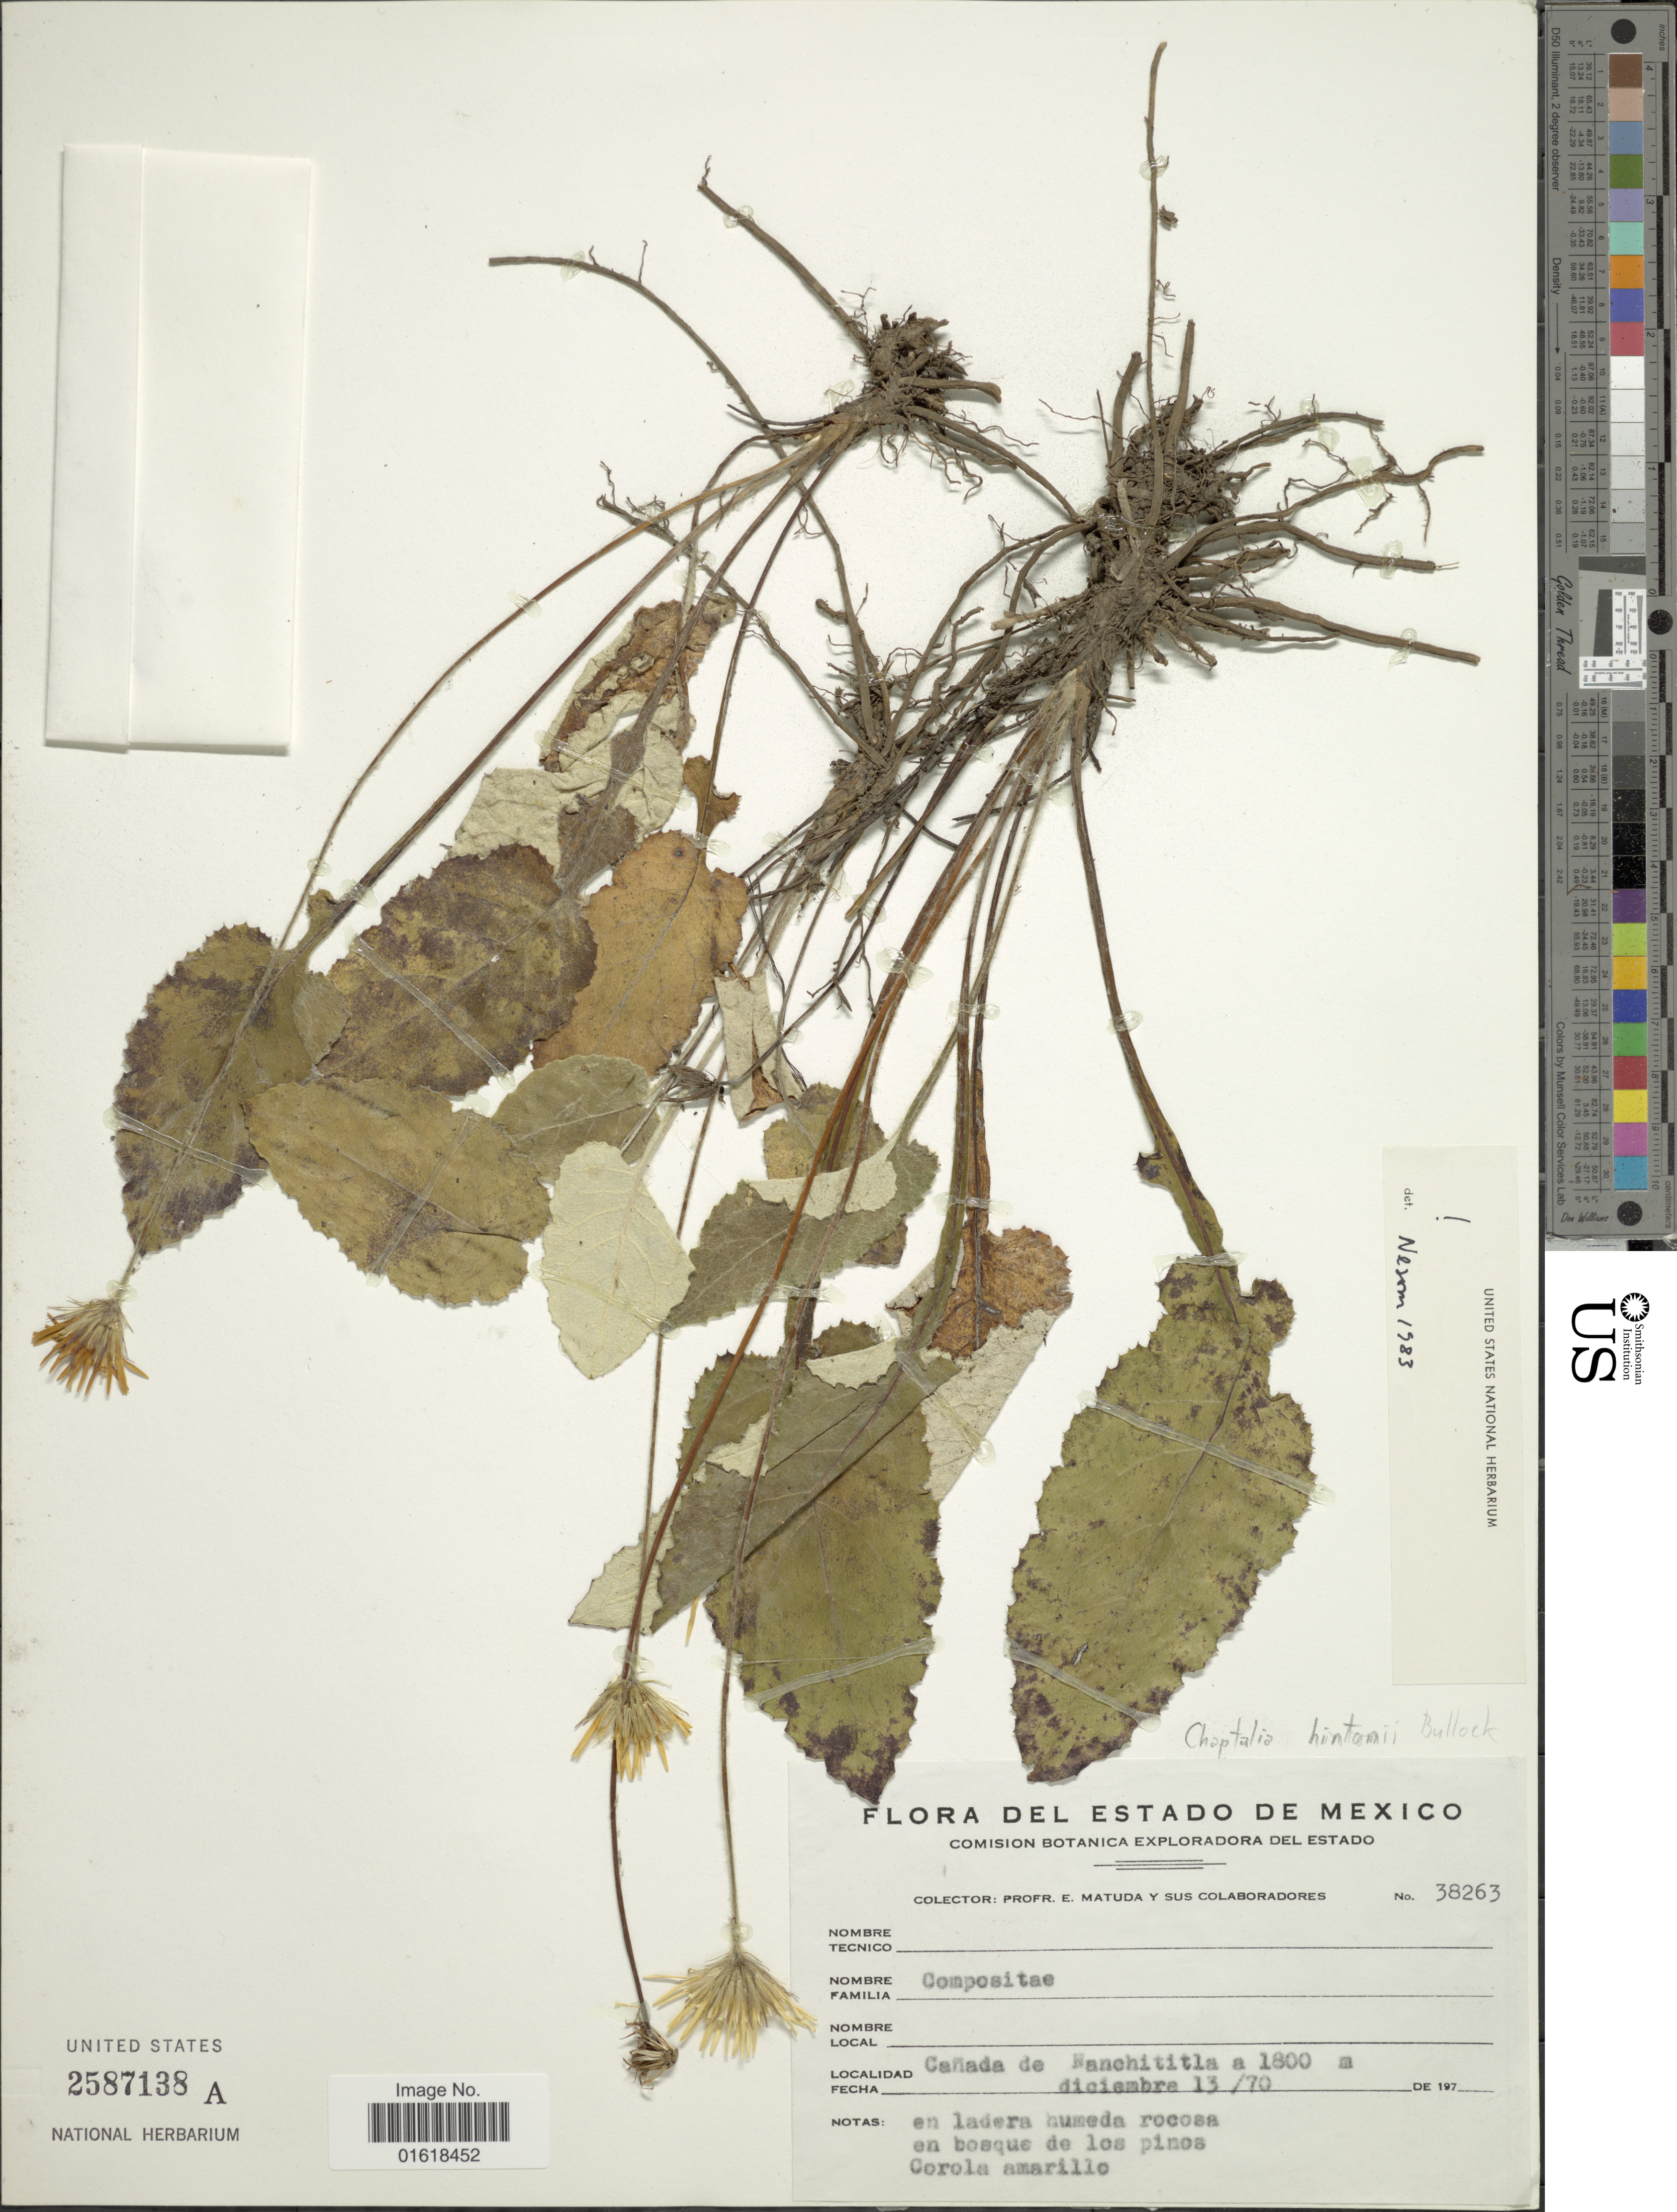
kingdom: Plantae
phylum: Tracheophyta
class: Magnoliopsida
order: Asterales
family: Asteraceae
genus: Chaptalia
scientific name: Chaptalia hintoni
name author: Bullock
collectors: E. Matuda & et al.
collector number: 38263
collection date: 1970-12-13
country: Mexico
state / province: México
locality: Cañada de Nanchititla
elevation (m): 1800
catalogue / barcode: US 2587138A